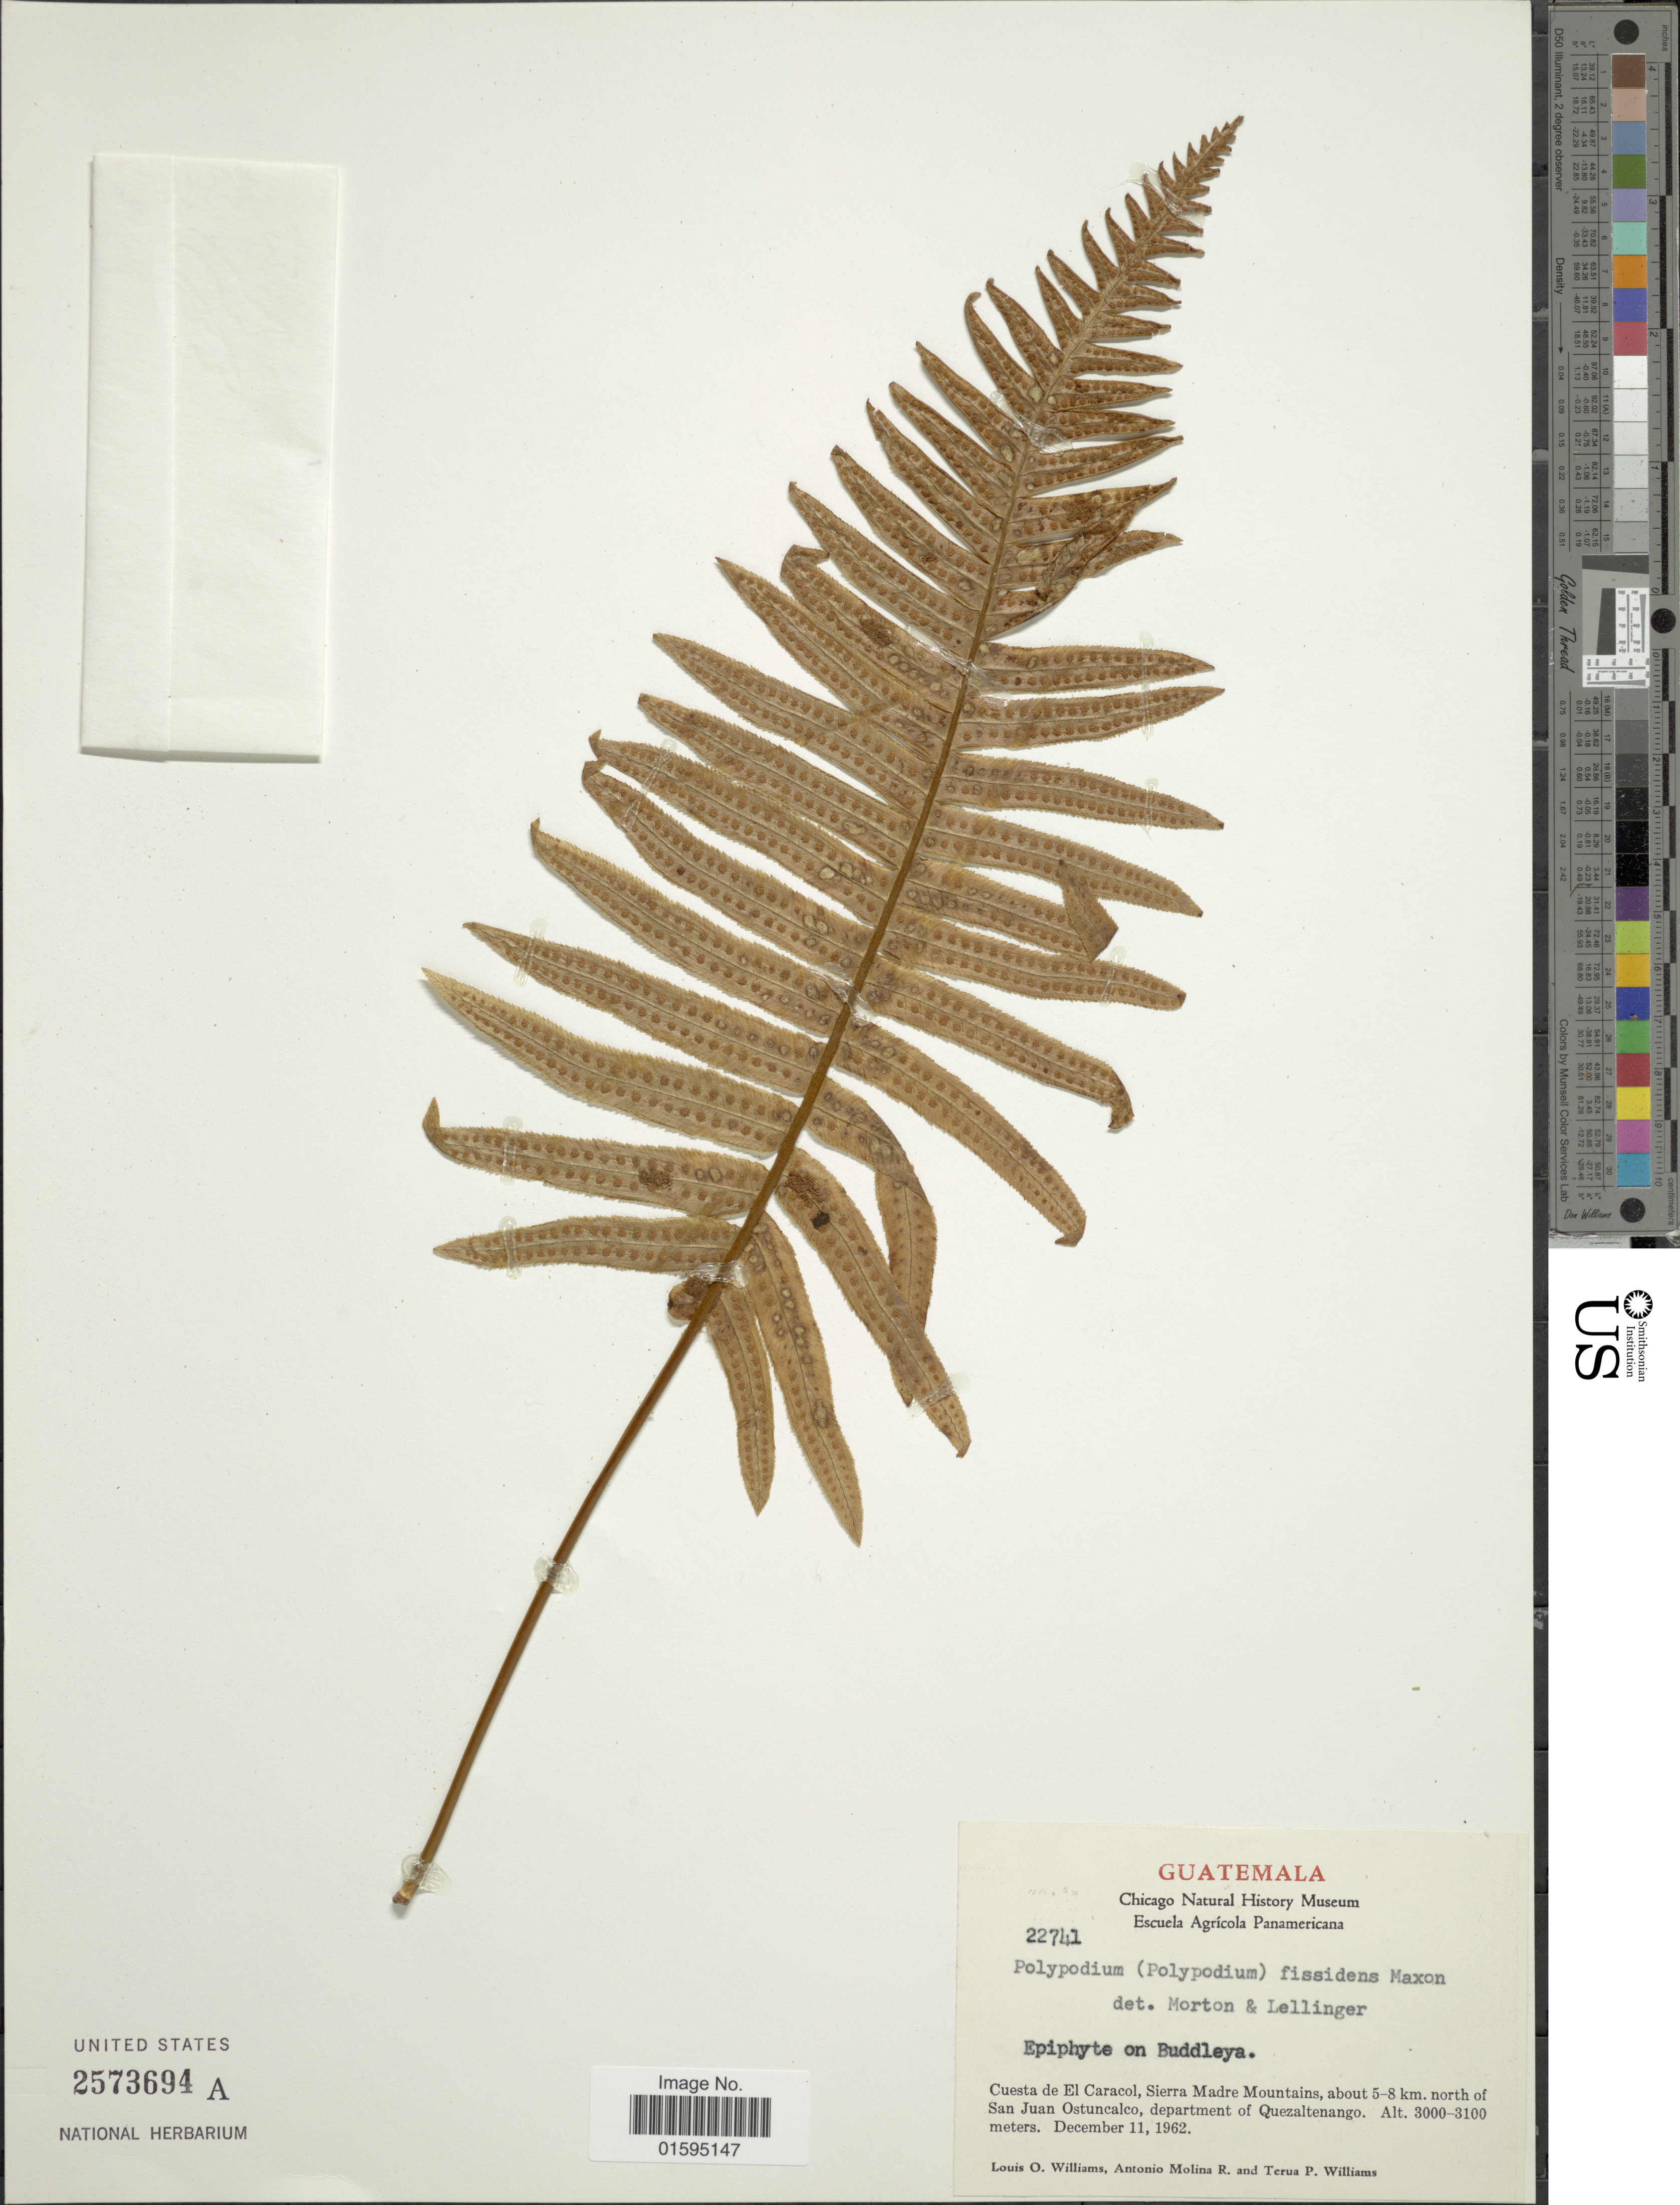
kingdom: Plantae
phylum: Tracheophyta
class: Polypodiopsida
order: Polypodiales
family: Polypodiaceae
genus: Polypodium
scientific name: Polypodium fissidens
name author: Maxon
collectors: L. O. Williams, A. Molina R. & T. P. Williams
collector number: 22741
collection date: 1962-12-11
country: Guatemala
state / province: Quetzaltenango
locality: Cuesta de El Caracol, Sierra Madre Mountains, about 5-8 km. north of San Juan Ostuncalco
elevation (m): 3000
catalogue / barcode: US 2573694A